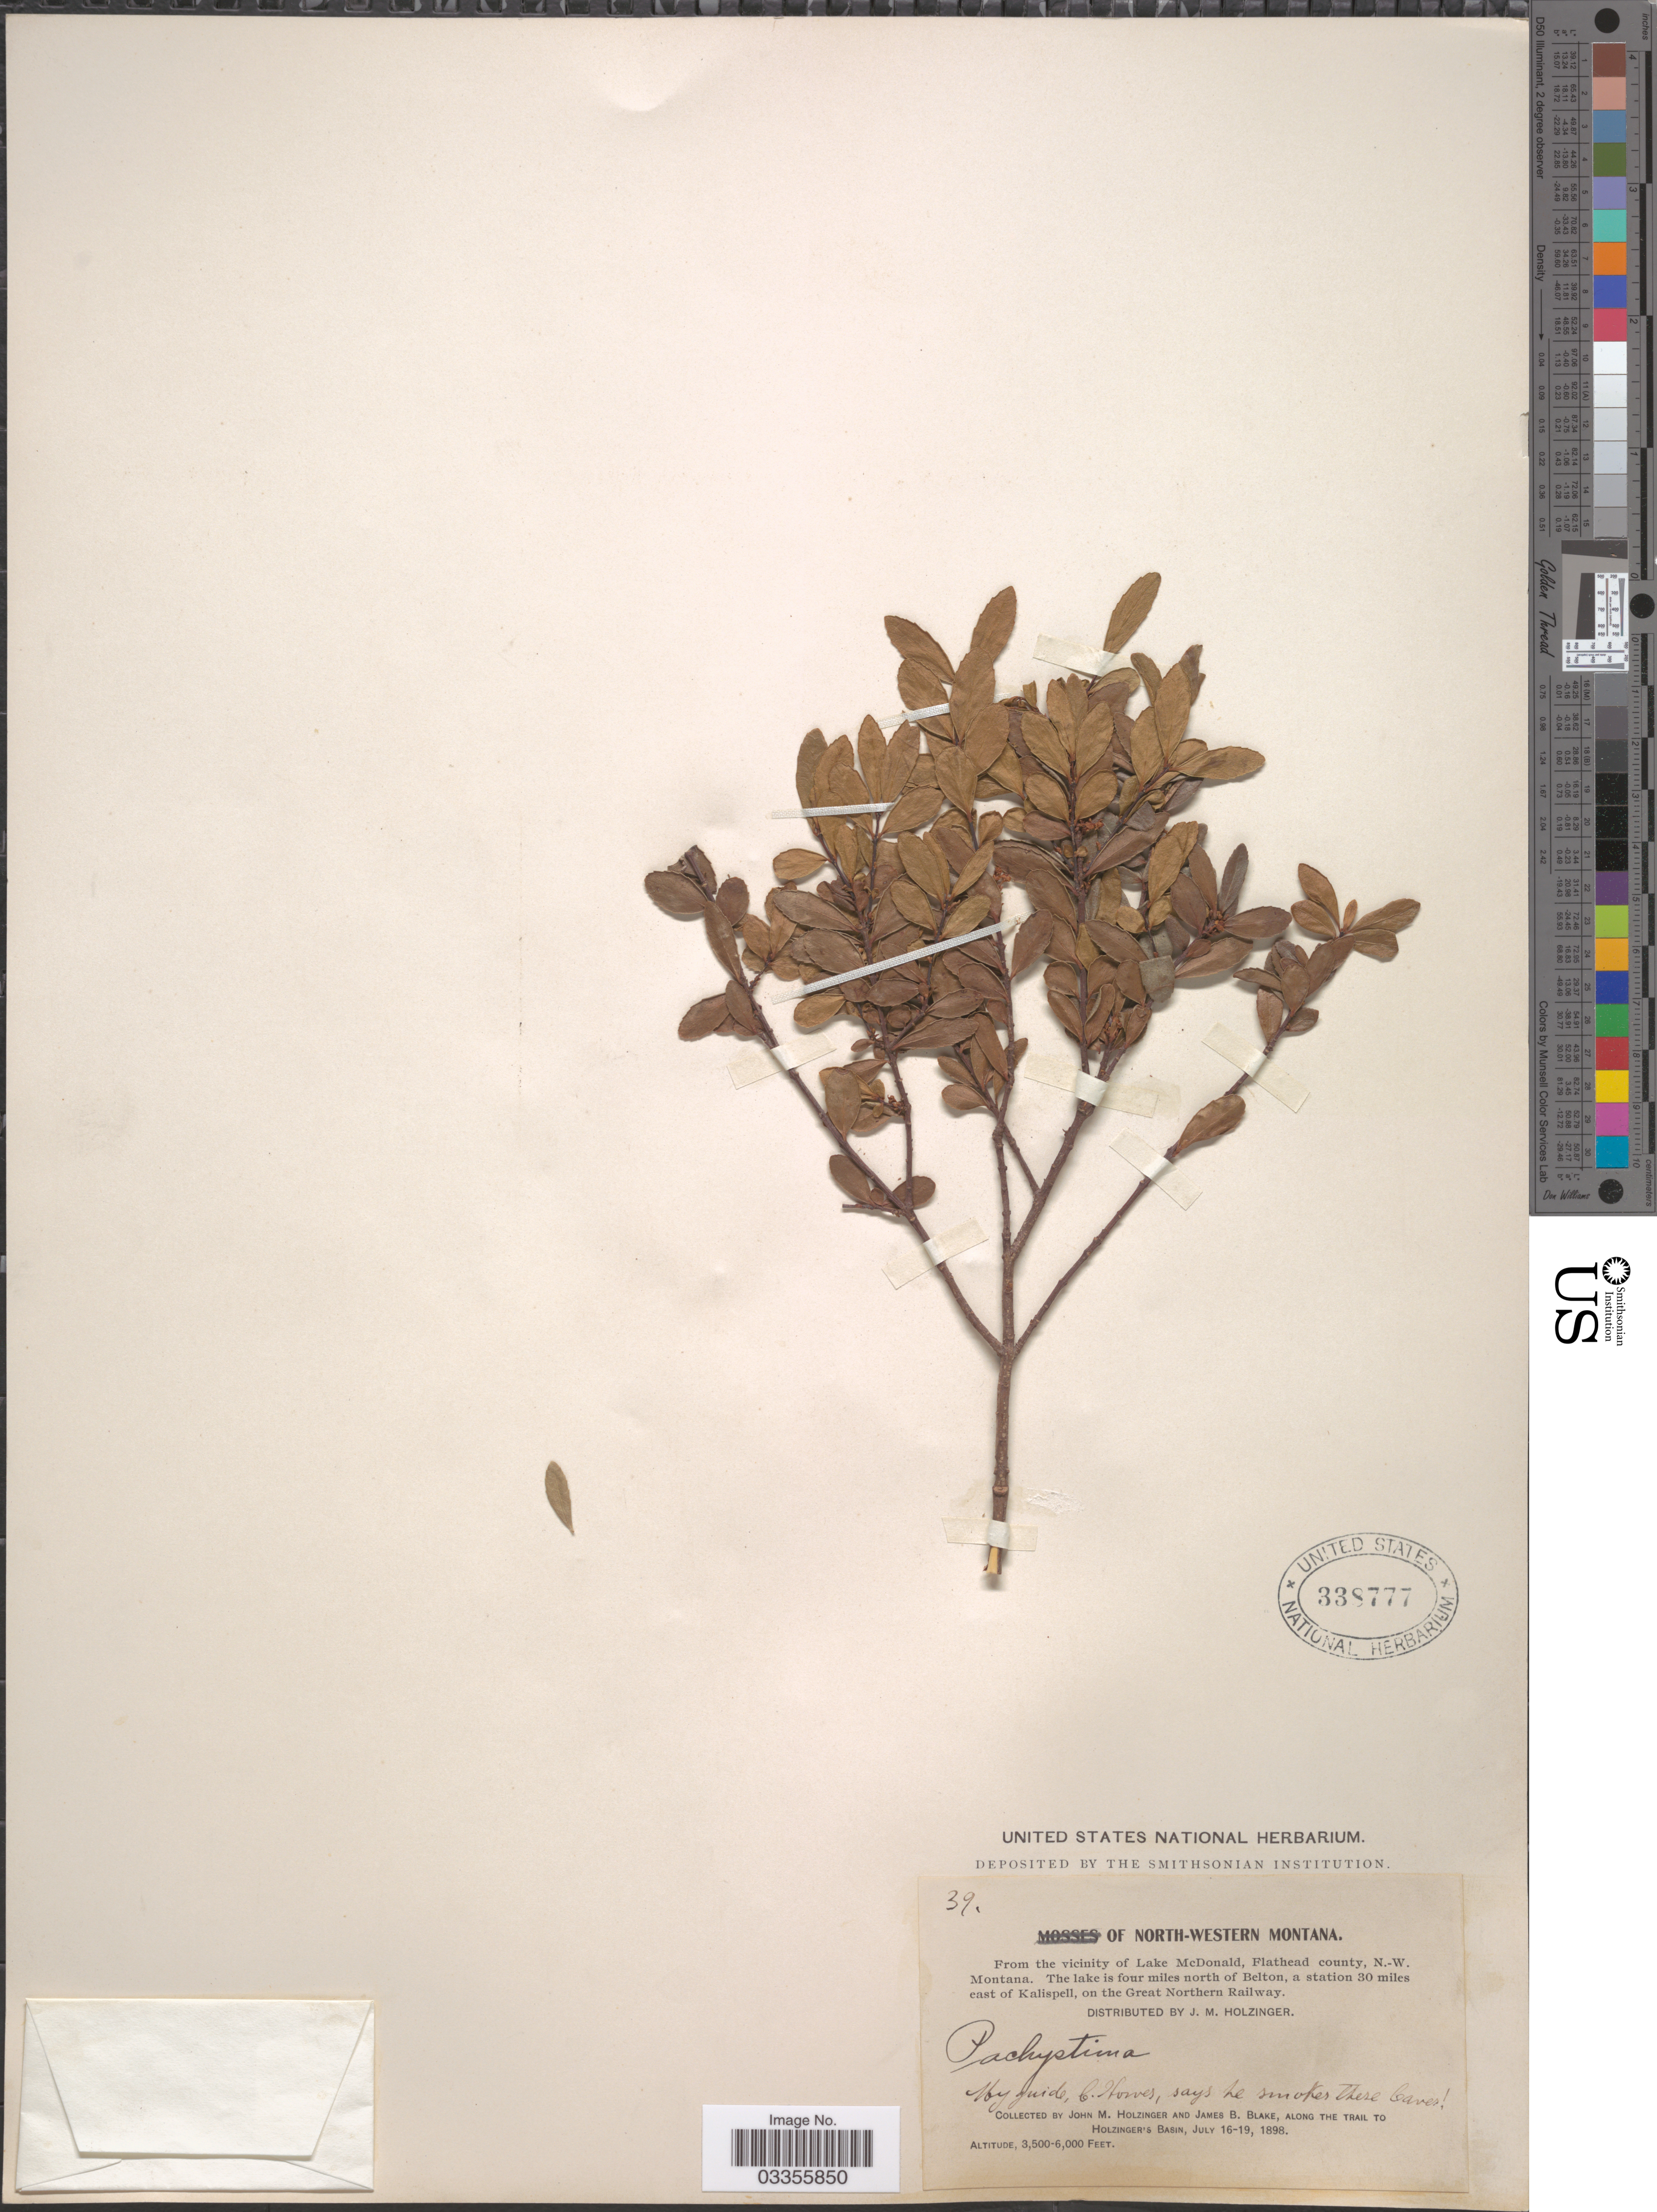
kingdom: Plantae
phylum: Tracheophyta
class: Magnoliopsida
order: Celastrales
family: Celastraceae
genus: Paxistima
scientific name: Paxistima myrsinites subsp. myrsinites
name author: (Pursh) Raf.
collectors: J. M. Holzinger & J. B. Blake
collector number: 39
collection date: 1898-07-16/1898-07-19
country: United States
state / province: Montana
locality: North-Western Montana. From the vicinity of Lake McDonald, Flathead county. The lake is four miles north of Belton, a station 30 miles east of Kalispell, on the Great Northern Railway. Along the trail to Holzinger's Basin.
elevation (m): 1067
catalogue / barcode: US 338777